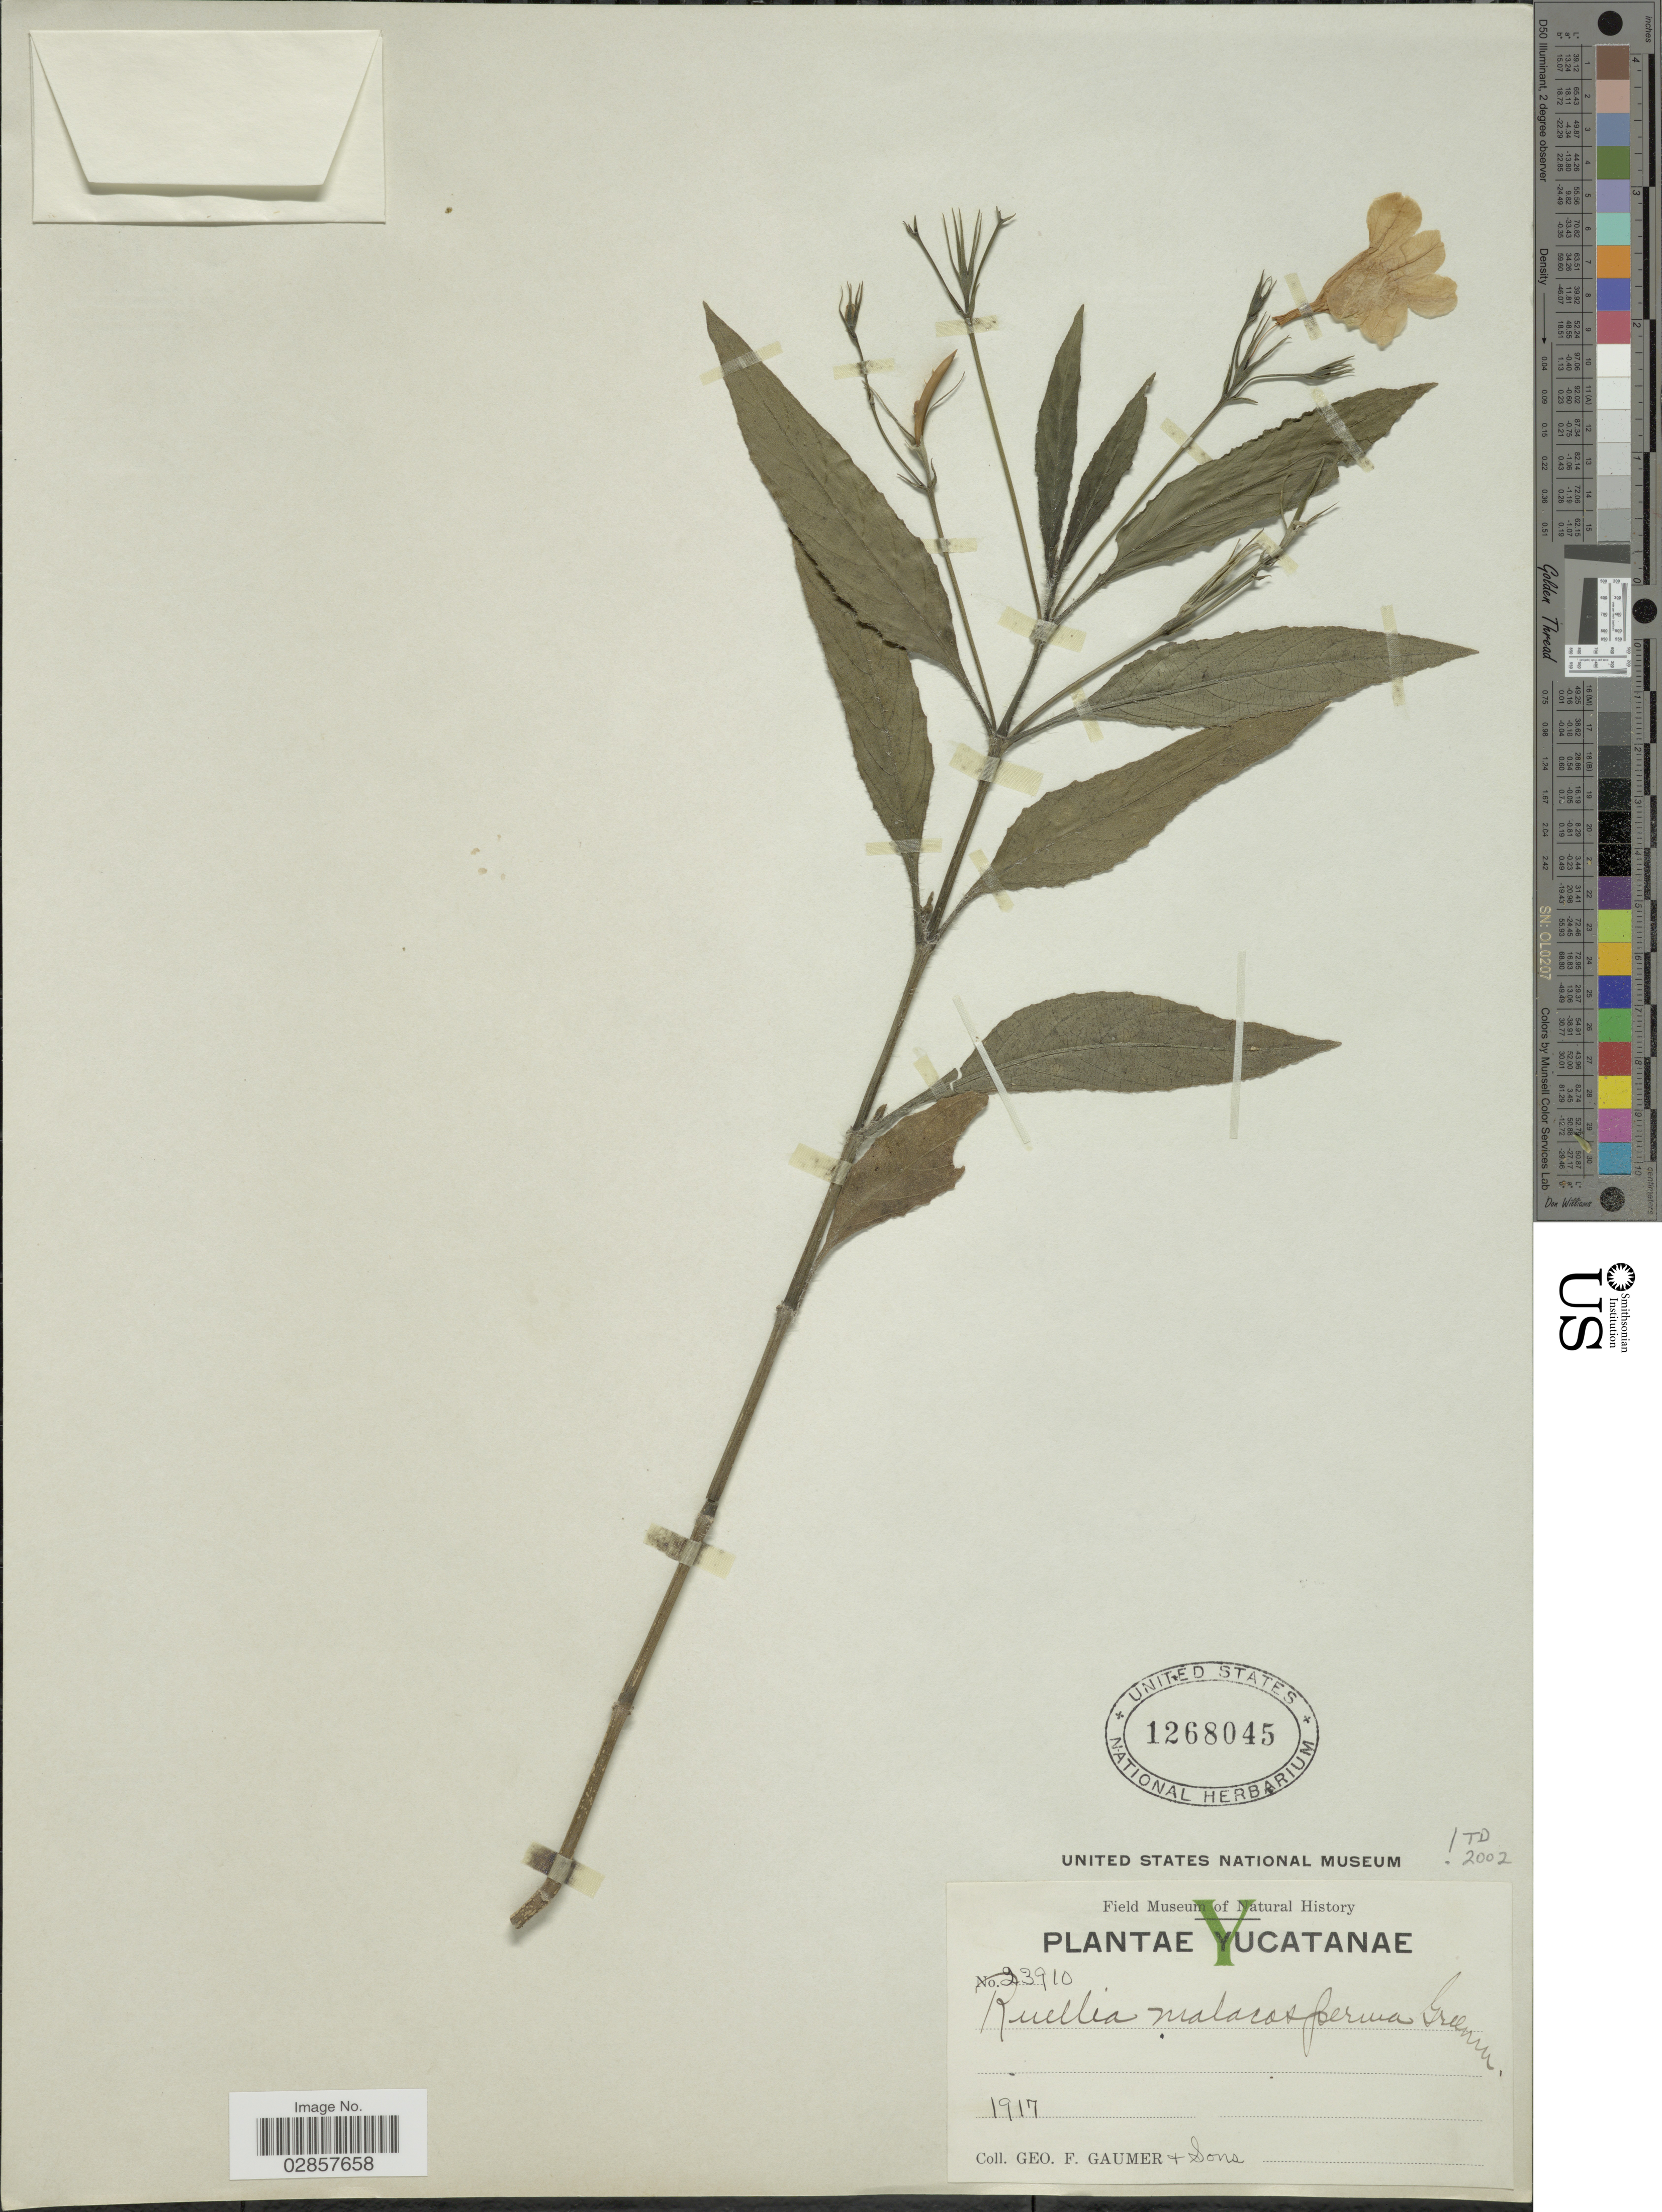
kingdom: Plantae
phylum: Tracheophyta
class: Magnoliopsida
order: Lamiales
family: Acanthaceae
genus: Ruellia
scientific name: Ruellia malacosperma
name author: Greenm.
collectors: G. F. Gaumer & Sons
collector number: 23910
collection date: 1917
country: Mexico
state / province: Yucatán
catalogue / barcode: US 1268045